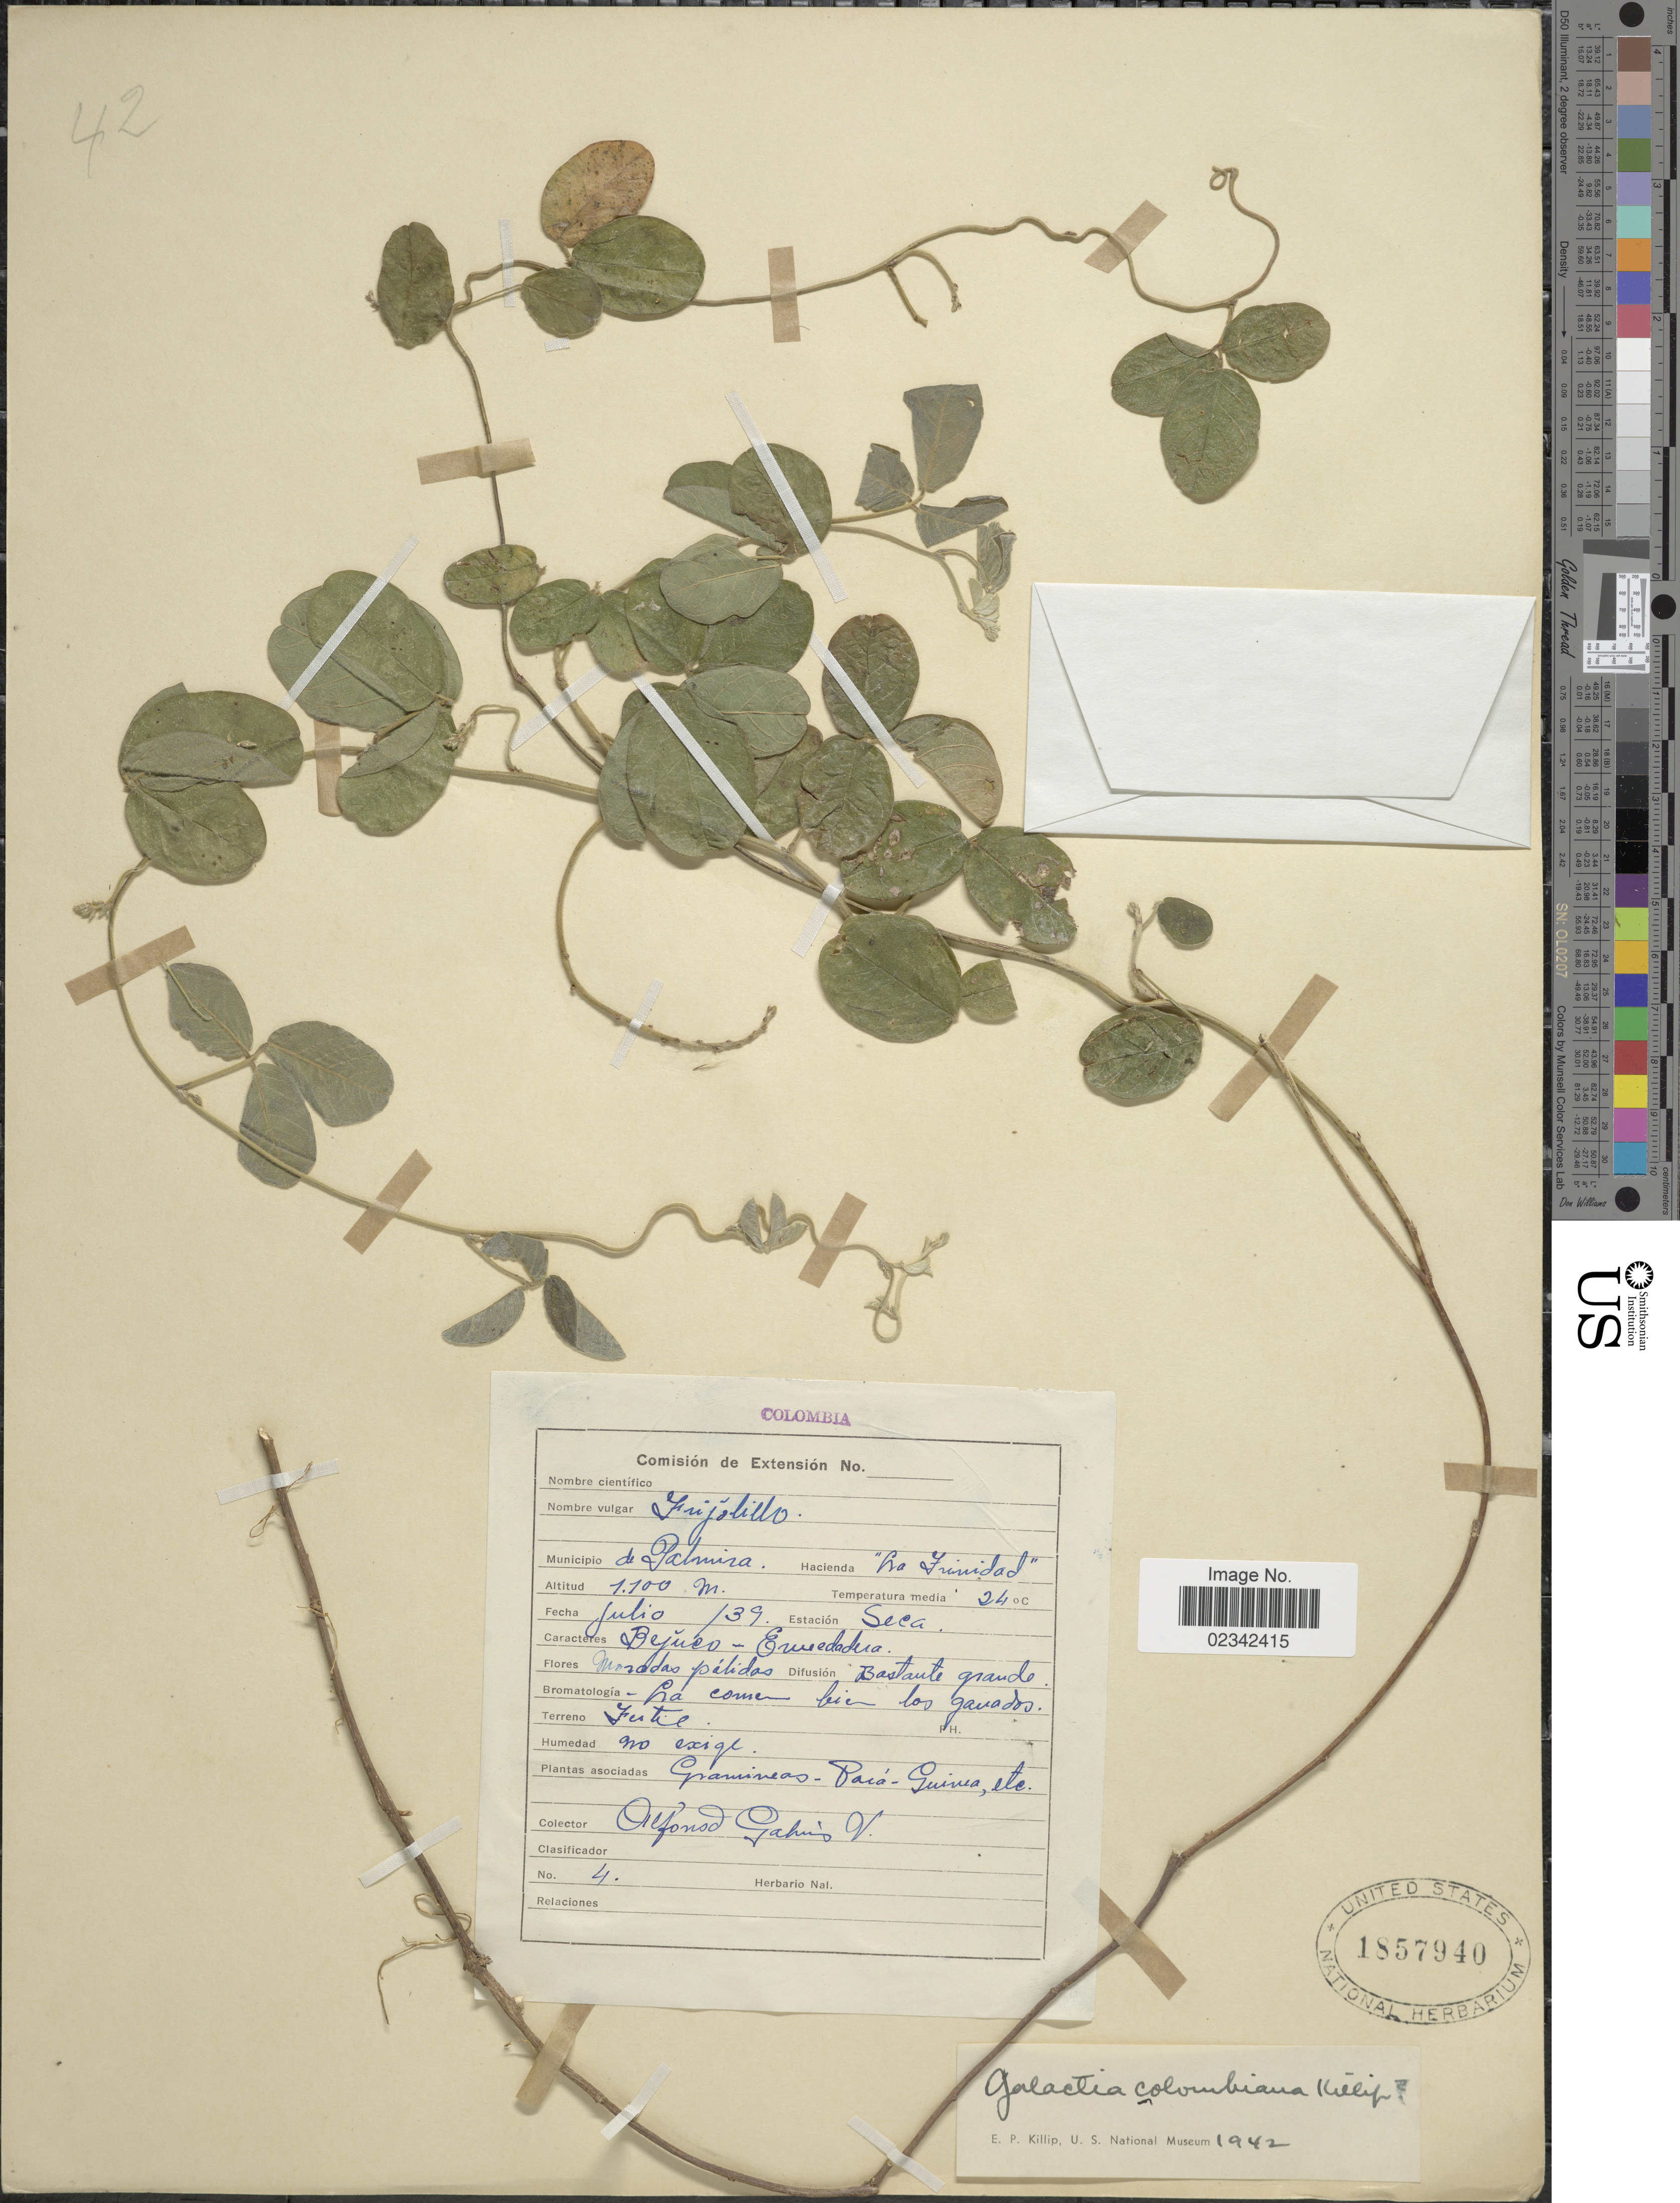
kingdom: Plantae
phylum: Tracheophyta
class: Magnoliopsida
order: Fabales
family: Fabaceae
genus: Galactia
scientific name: Galactia striata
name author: (Jacq.) Urb.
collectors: A. Galvis V.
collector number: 4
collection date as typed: Transcribed d/m/y: /7/39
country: Colombia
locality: Municipio de Palmira, Hacienda "La Trinidad"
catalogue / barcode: US 1857940